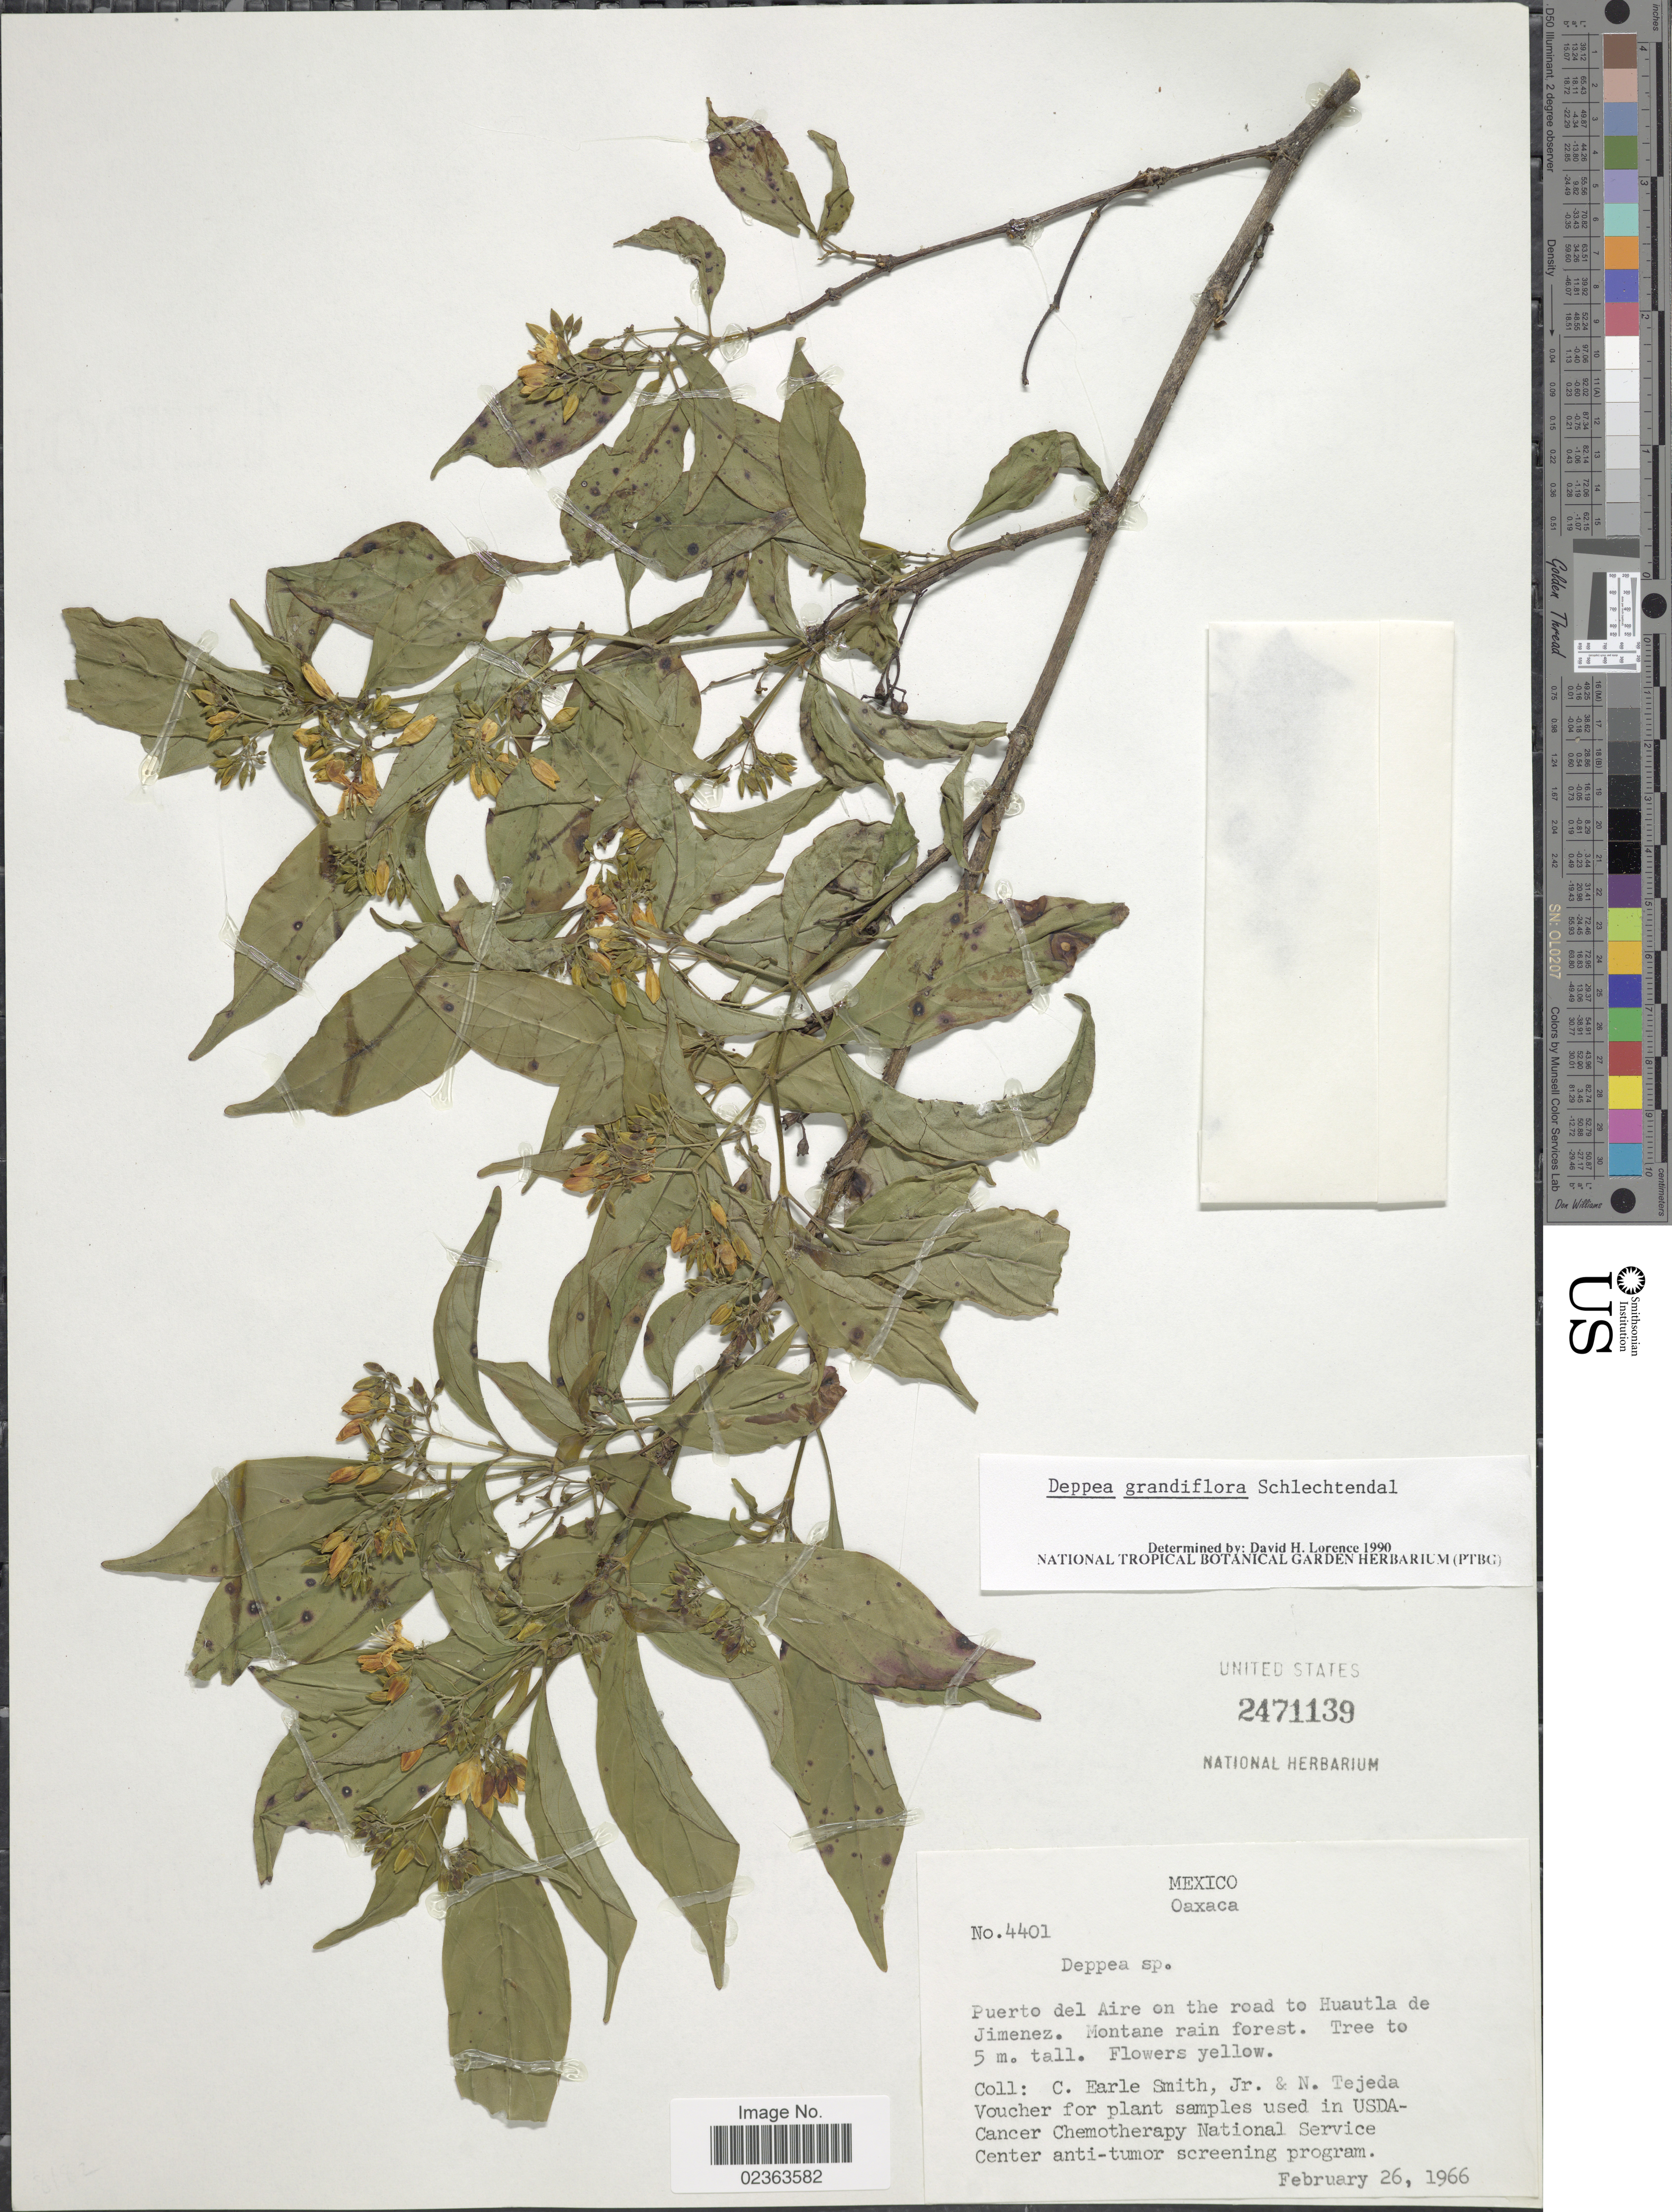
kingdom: Plantae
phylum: Tracheophyta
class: Magnoliopsida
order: Gentianales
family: Rubiaceae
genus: Deppea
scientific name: Deppea grandiflora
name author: Schltdl.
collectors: C. E. Smith Jr. & N. Tejeda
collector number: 4401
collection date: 1966-02-26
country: Mexico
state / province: Oaxaca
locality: Puerto del ire on the road to Huautla de Jmenez. Montane rain forest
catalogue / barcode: US 2471139